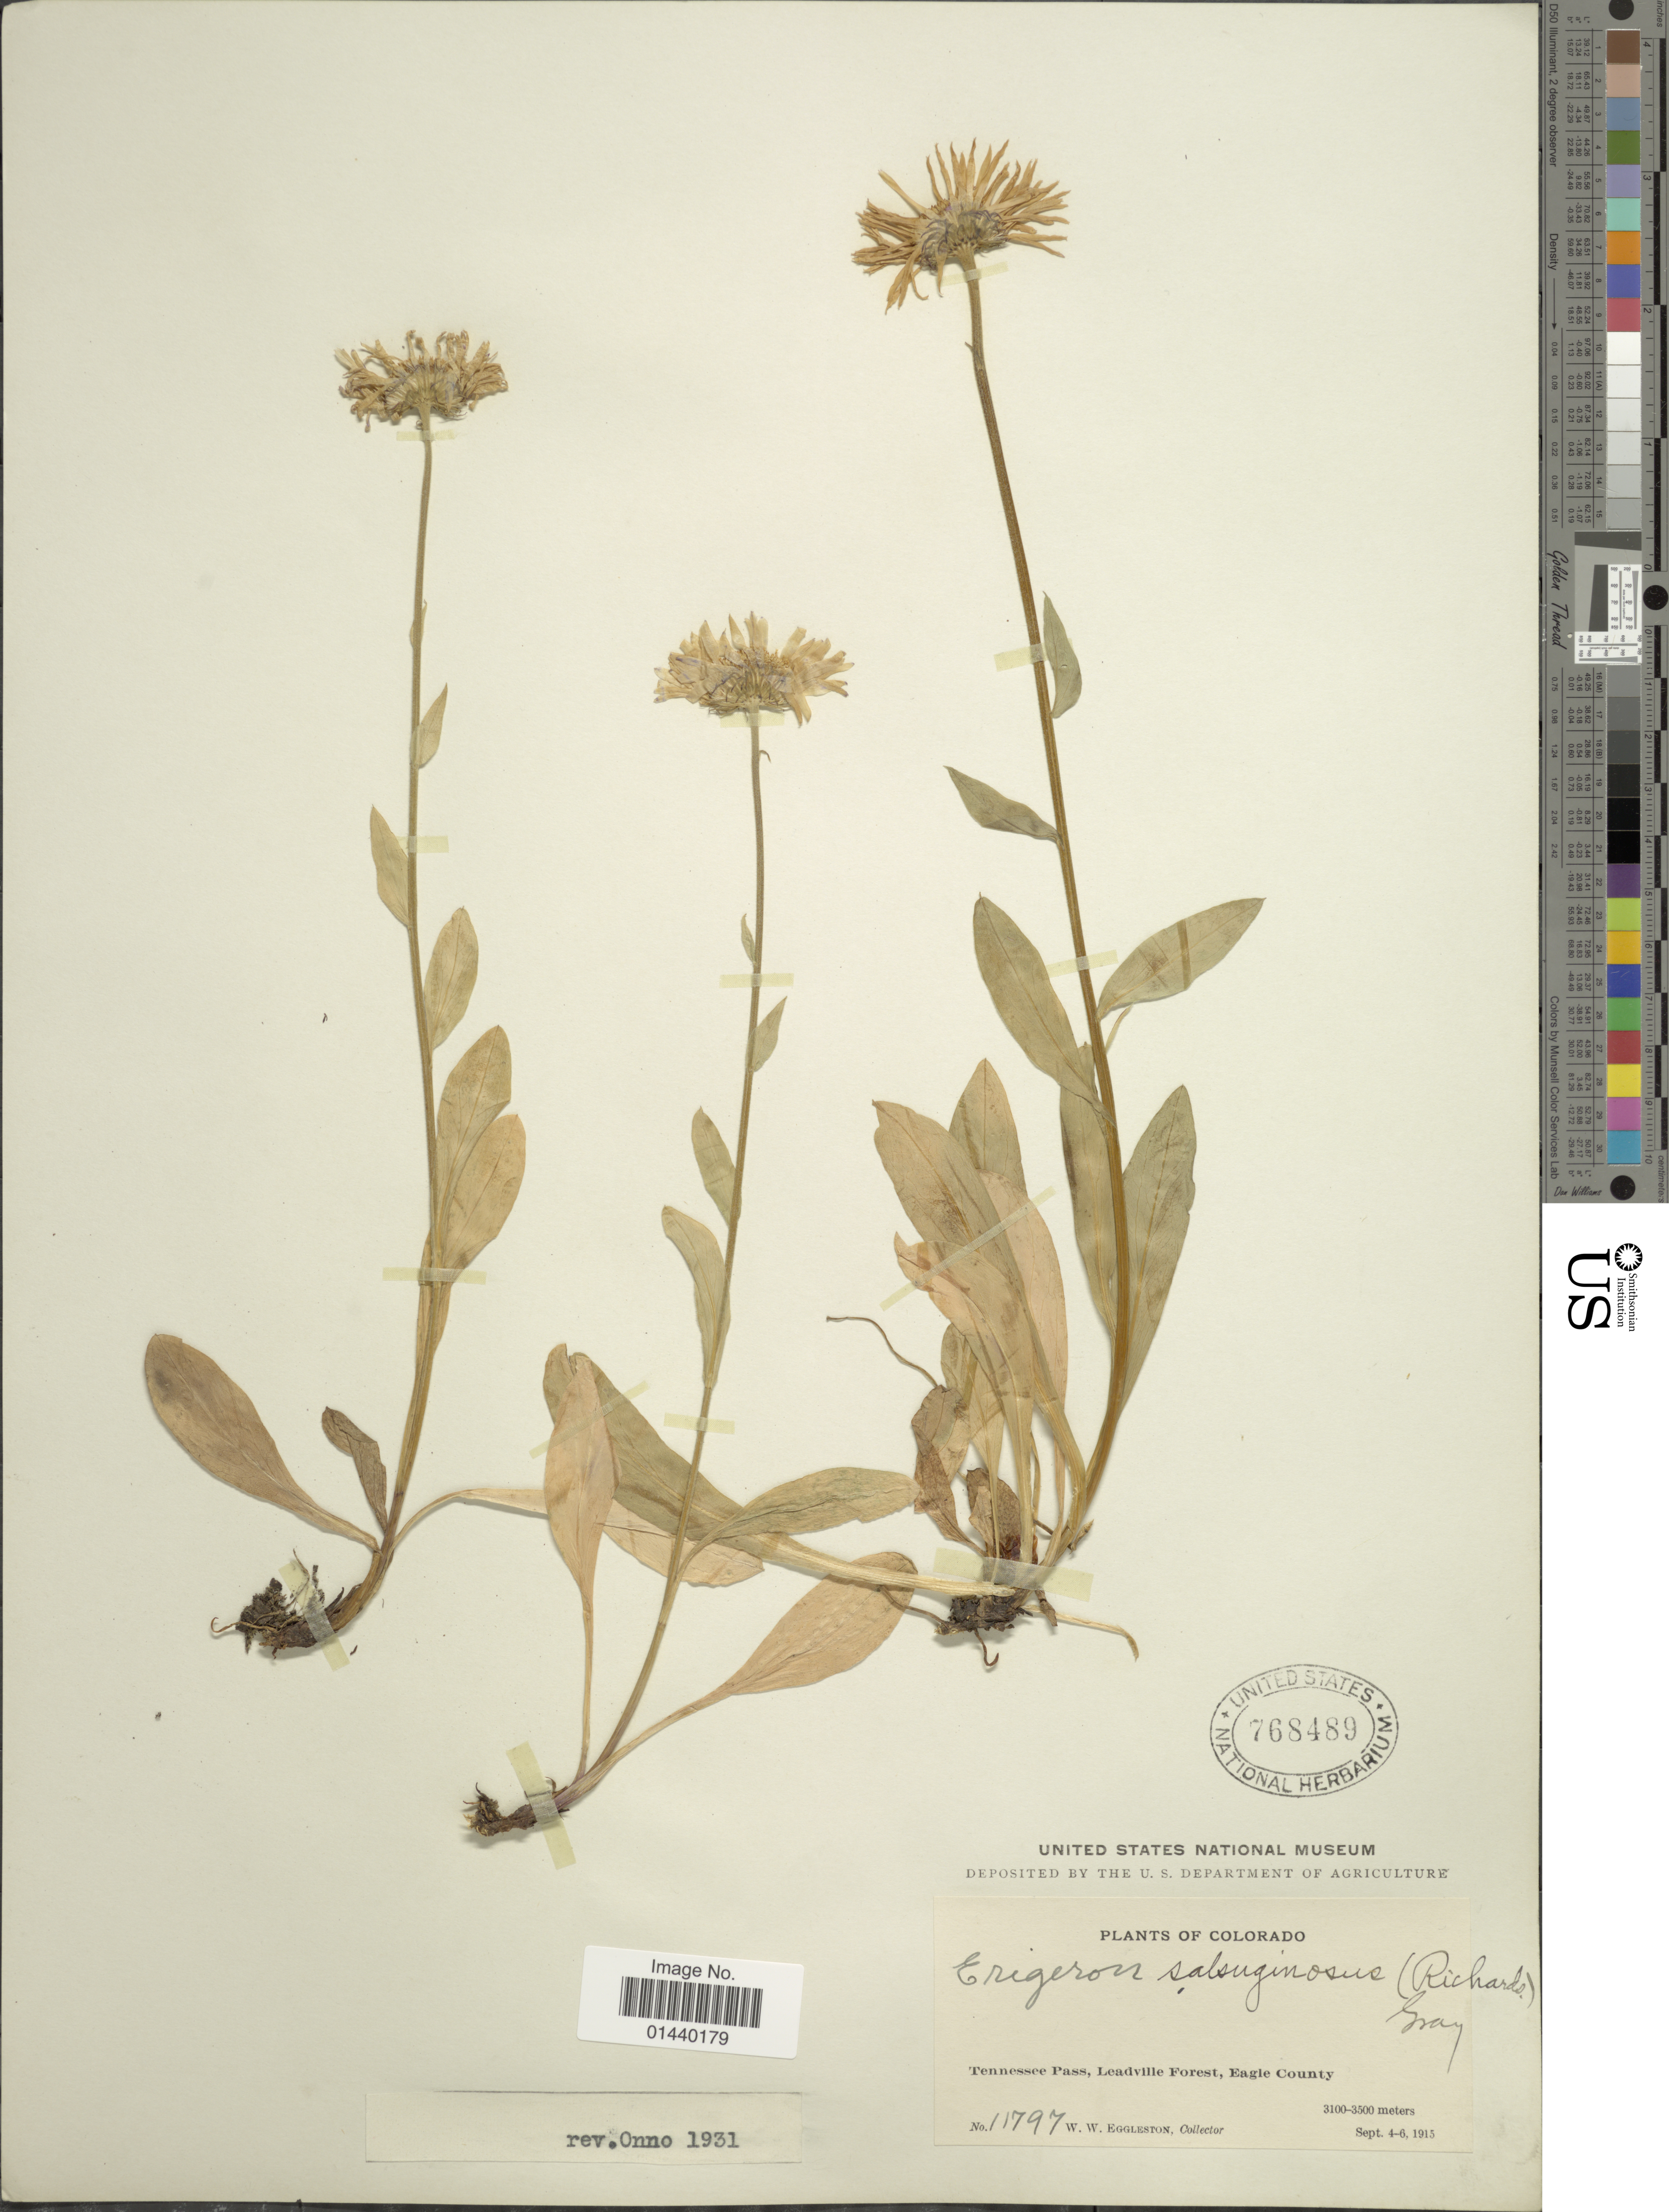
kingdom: Plantae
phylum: Tracheophyta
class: Magnoliopsida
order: Asterales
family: Asteraceae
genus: Erigeron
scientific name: Erigeron salsuginosus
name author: (Richardson ex R. Br.) A. Gray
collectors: W. W. Eggleston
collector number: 11797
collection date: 1915-09-04/1915-09-06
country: United States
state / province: Colorado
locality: Tennessee Pass, Leadville Forest, Eagle County.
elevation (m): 3100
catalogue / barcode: US 768489